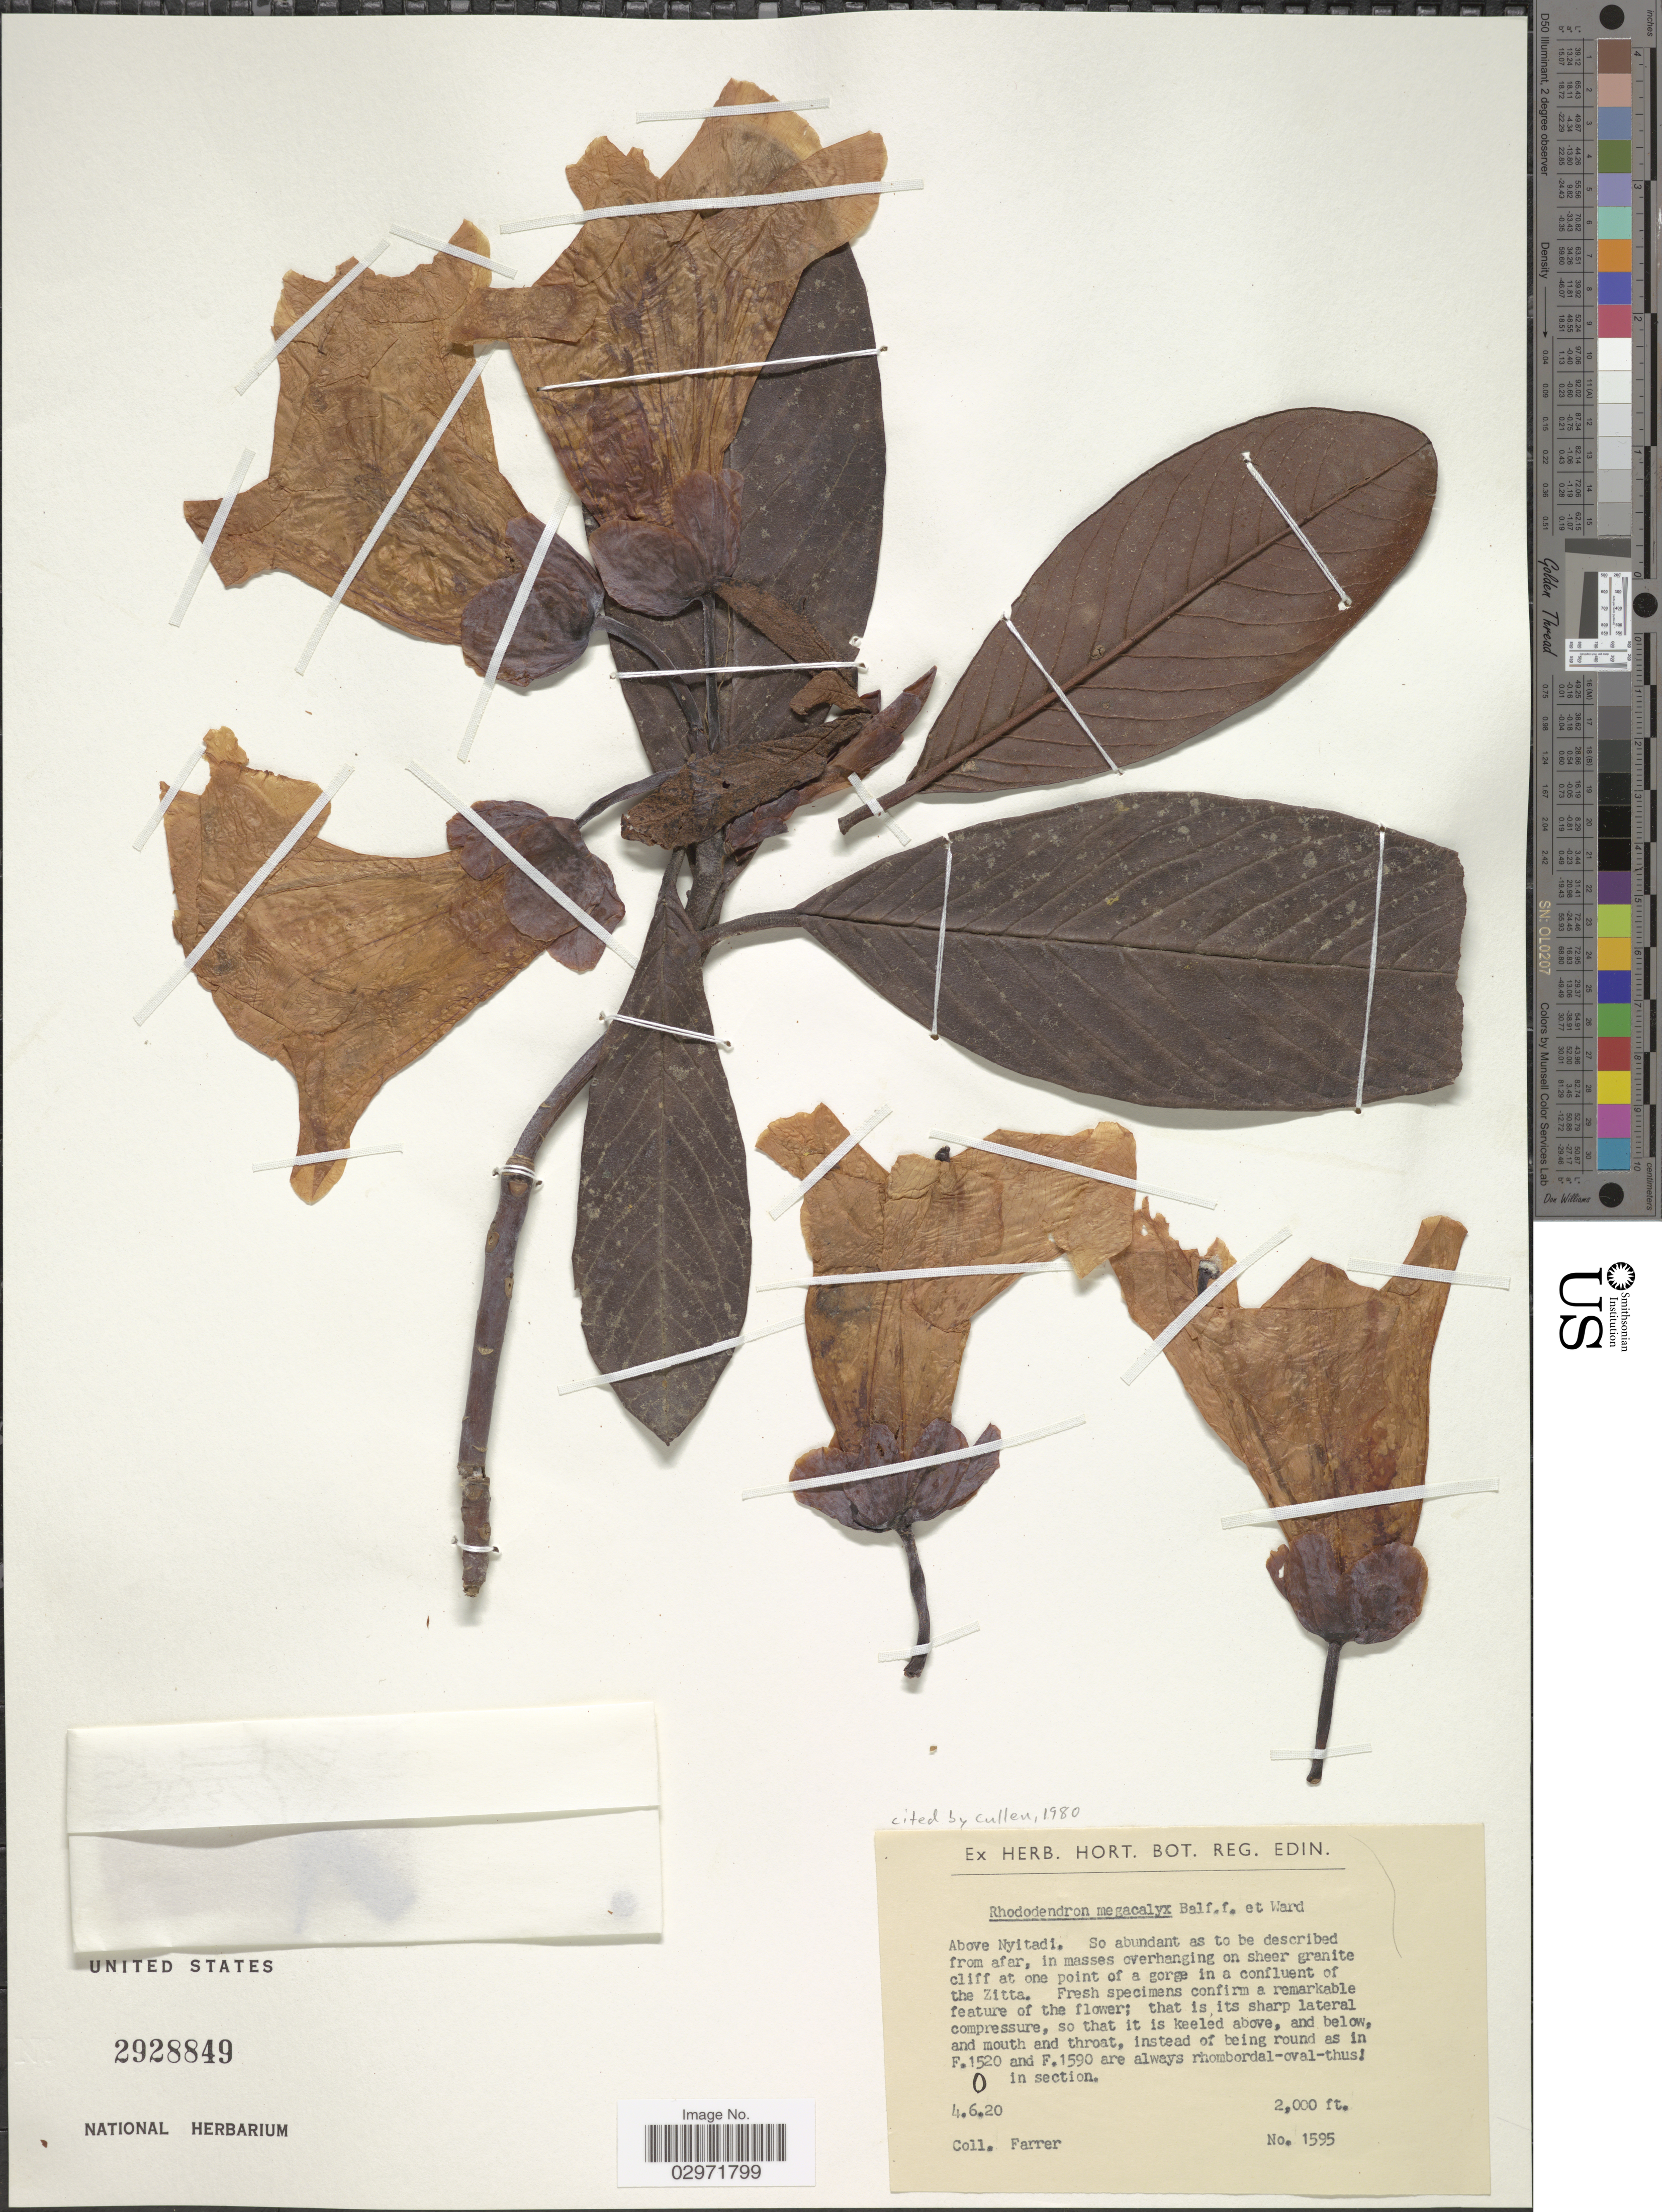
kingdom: Plantae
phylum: Tracheophyta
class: Magnoliopsida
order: Ericales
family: Ericaceae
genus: Rhododendron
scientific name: Rhododendron megacalyx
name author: Balf. f. & Ward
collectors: Farrer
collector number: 1595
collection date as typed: Transcribed d/m/y: 4/6/20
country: Myanmar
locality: Above Nyitadi.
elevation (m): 610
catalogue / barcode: US 2928849